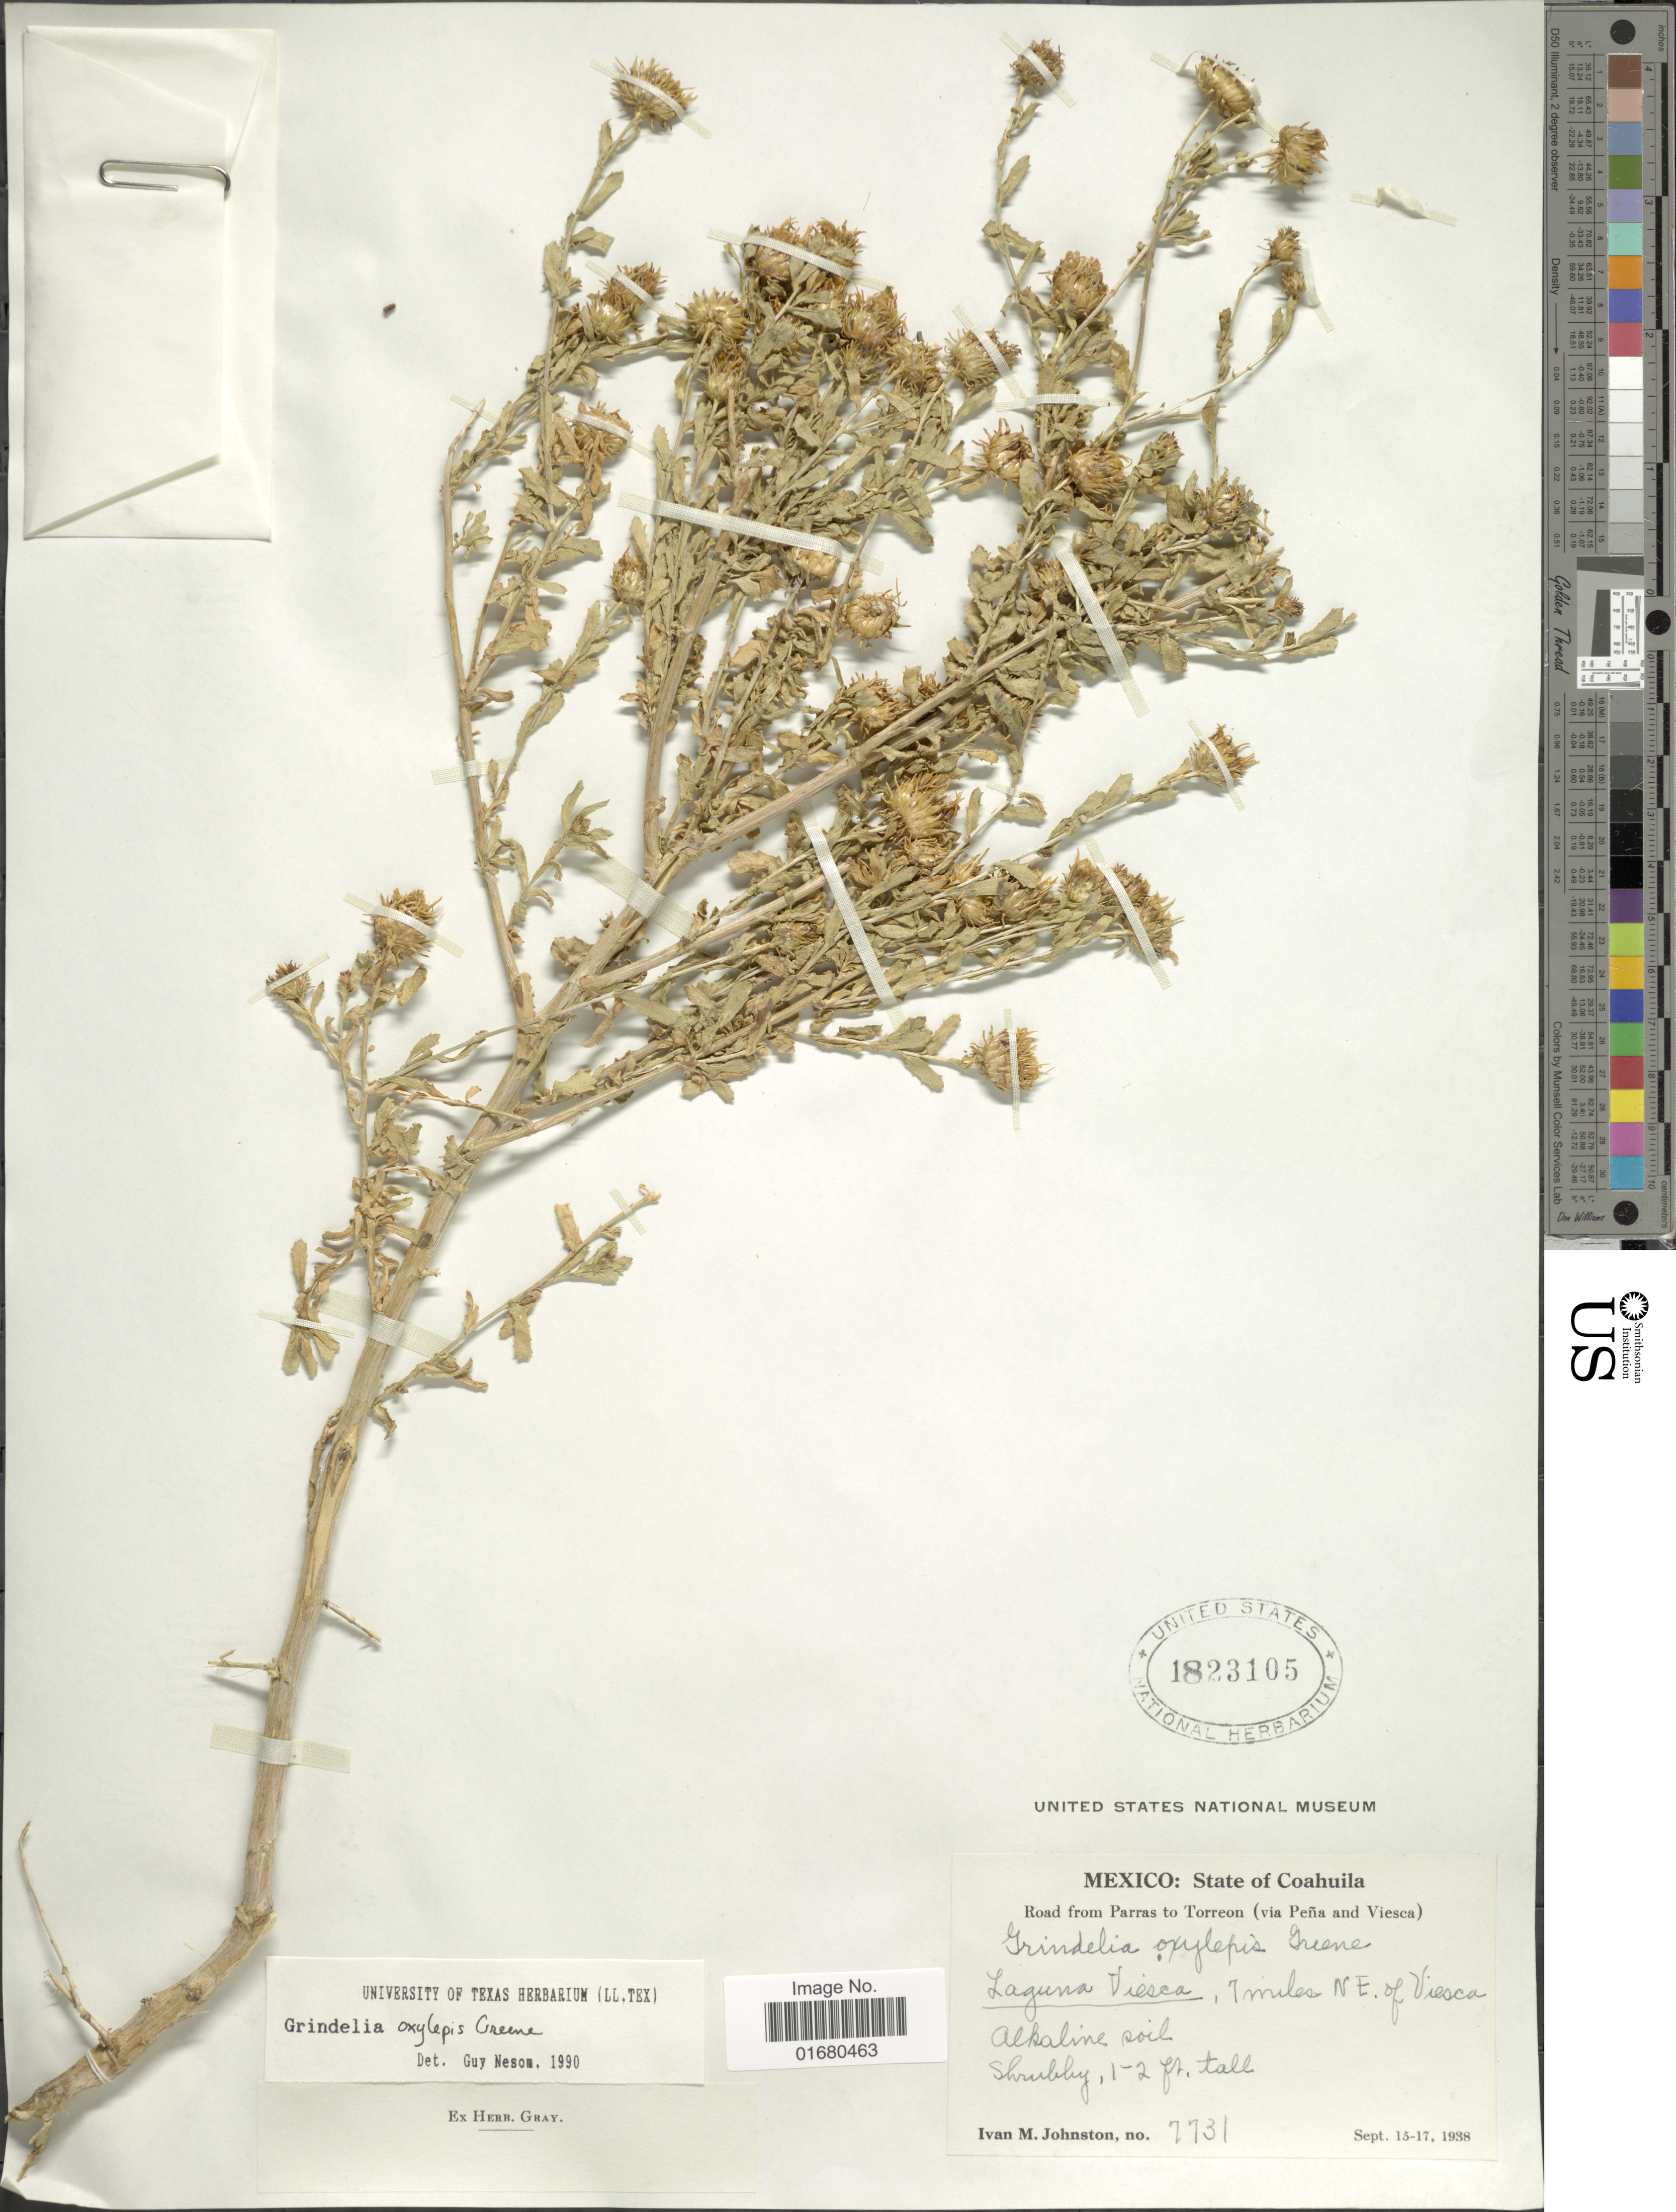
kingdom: Plantae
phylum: Tracheophyta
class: Magnoliopsida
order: Asterales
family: Asteraceae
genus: Grindelia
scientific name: Grindelia oxylepis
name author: Greene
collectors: I.M. Johnston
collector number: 7731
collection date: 1938-09-15/1938-09-17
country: Mexico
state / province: Coahuila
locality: Road from Parras to Torreon (via Peña and Viesca), 7miles NE of Viesca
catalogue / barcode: US 1823105